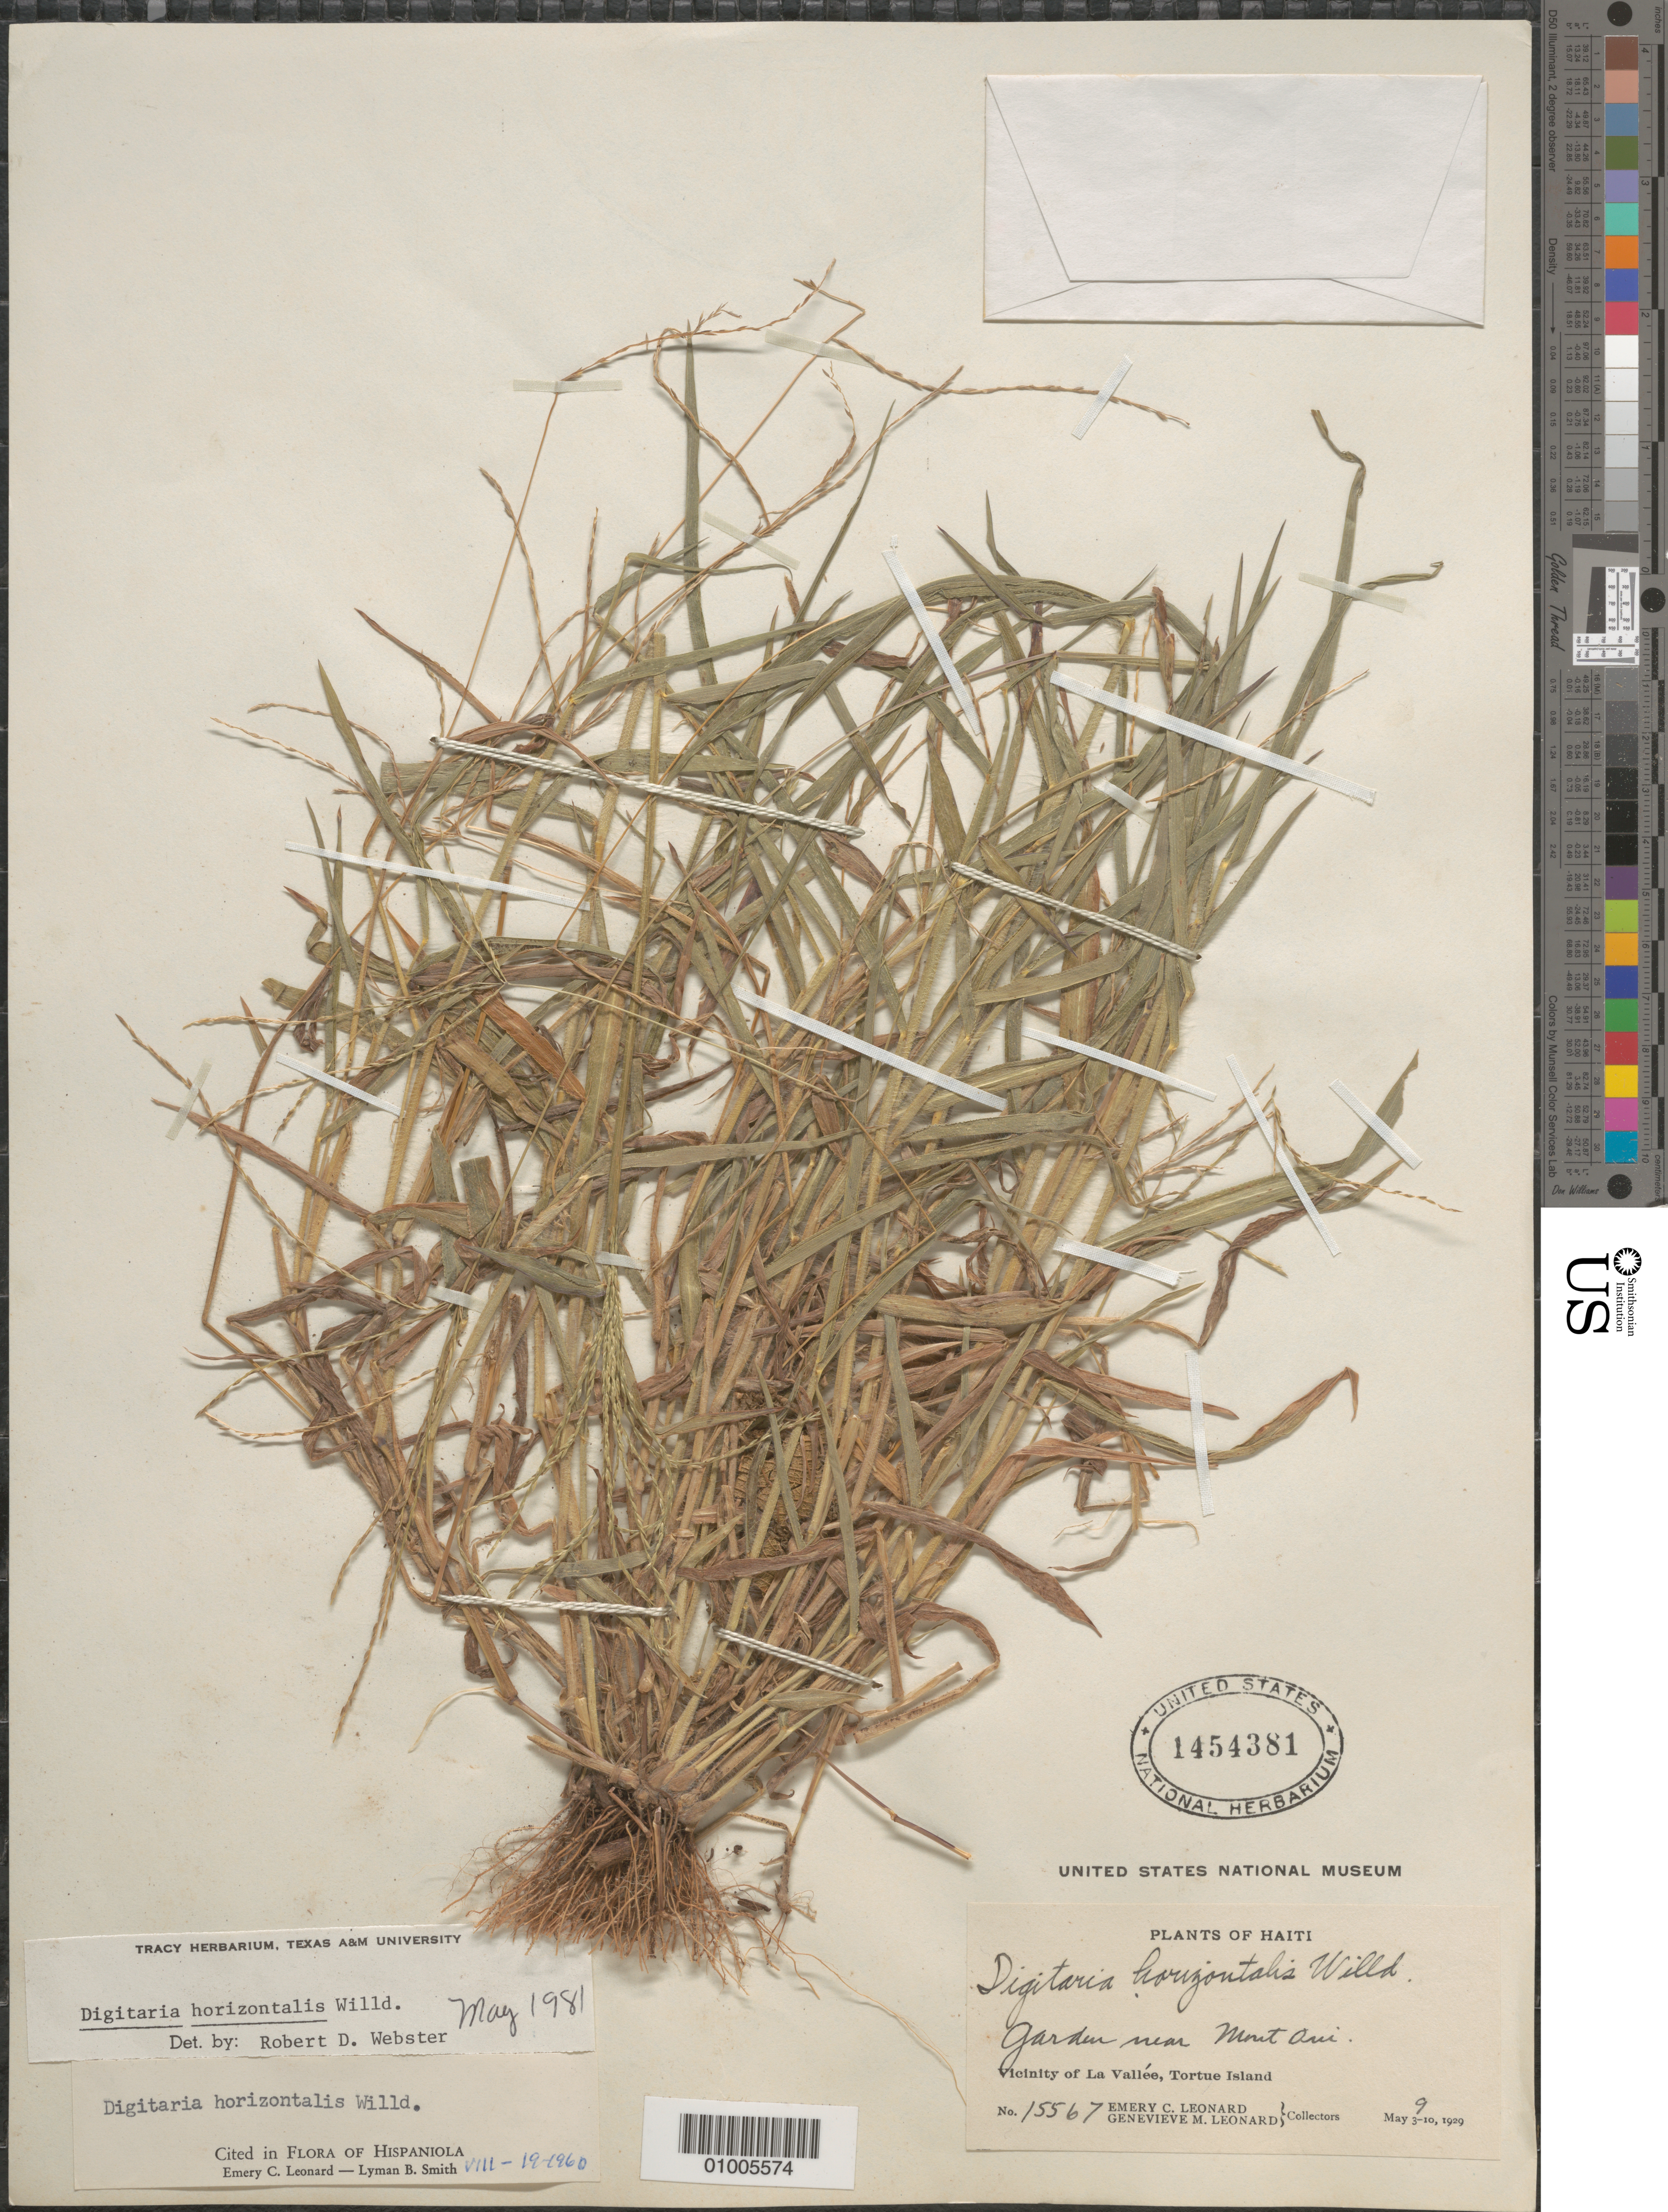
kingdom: Plantae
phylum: Tracheophyta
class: Liliopsida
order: Poales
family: Poaceae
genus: Digitaria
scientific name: Digitaria horizontalis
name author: Willd.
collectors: E. C. Leonard & G. M. Leonard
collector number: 15567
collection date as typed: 09 Mar 1929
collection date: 1929-03-09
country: Haiti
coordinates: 0 N, 0 E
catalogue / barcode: US 1454381